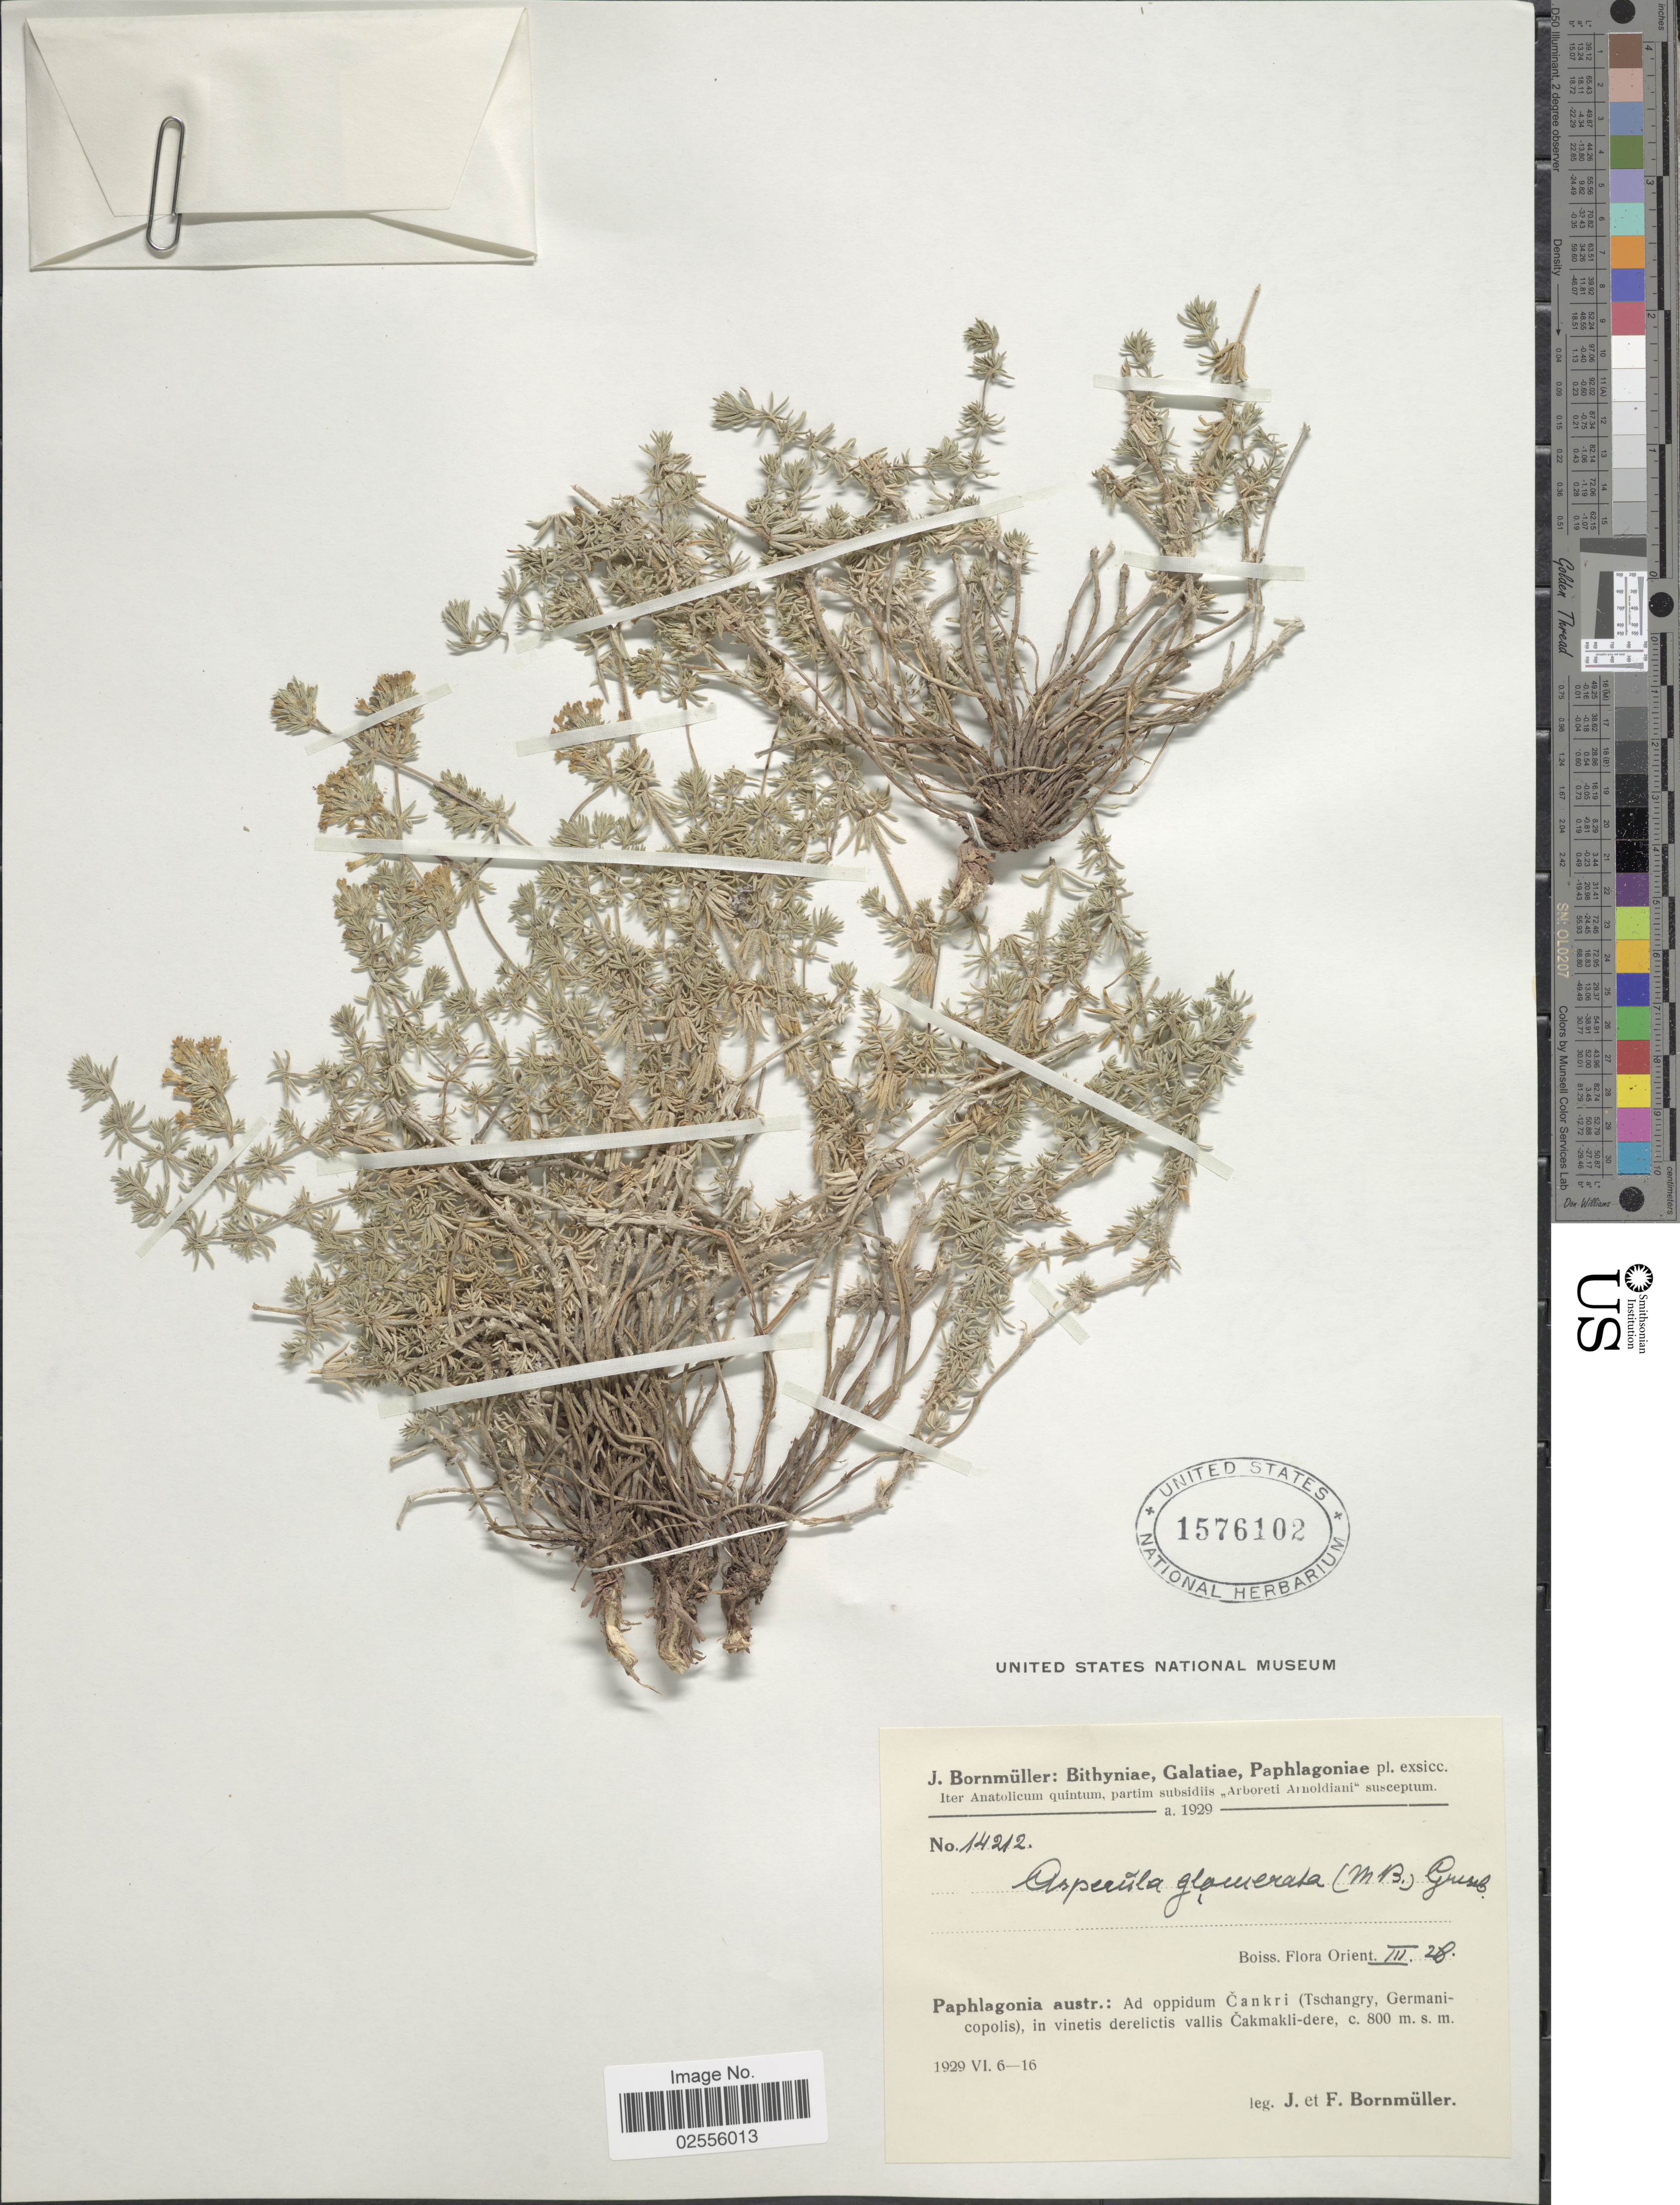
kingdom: Plantae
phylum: Tracheophyta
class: Magnoliopsida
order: Gentianales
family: Rubiaceae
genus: Asperula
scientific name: Asperula glomerata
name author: (M. Bieb.) Griseb.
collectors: J. Bornmüller & F. Bornmüller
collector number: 14212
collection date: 1929-06-06/1929-06-16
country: Turkey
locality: Bithyniae, Galatiae, Paphlagoniae, Iter Anatolicum quintum, Paphlagonia austr.: Ad oppidum Cankri (Tschangry, Germanicopolis), in vinetis derelictis vallis Cakmakli-dere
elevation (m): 800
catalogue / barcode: US 1576102